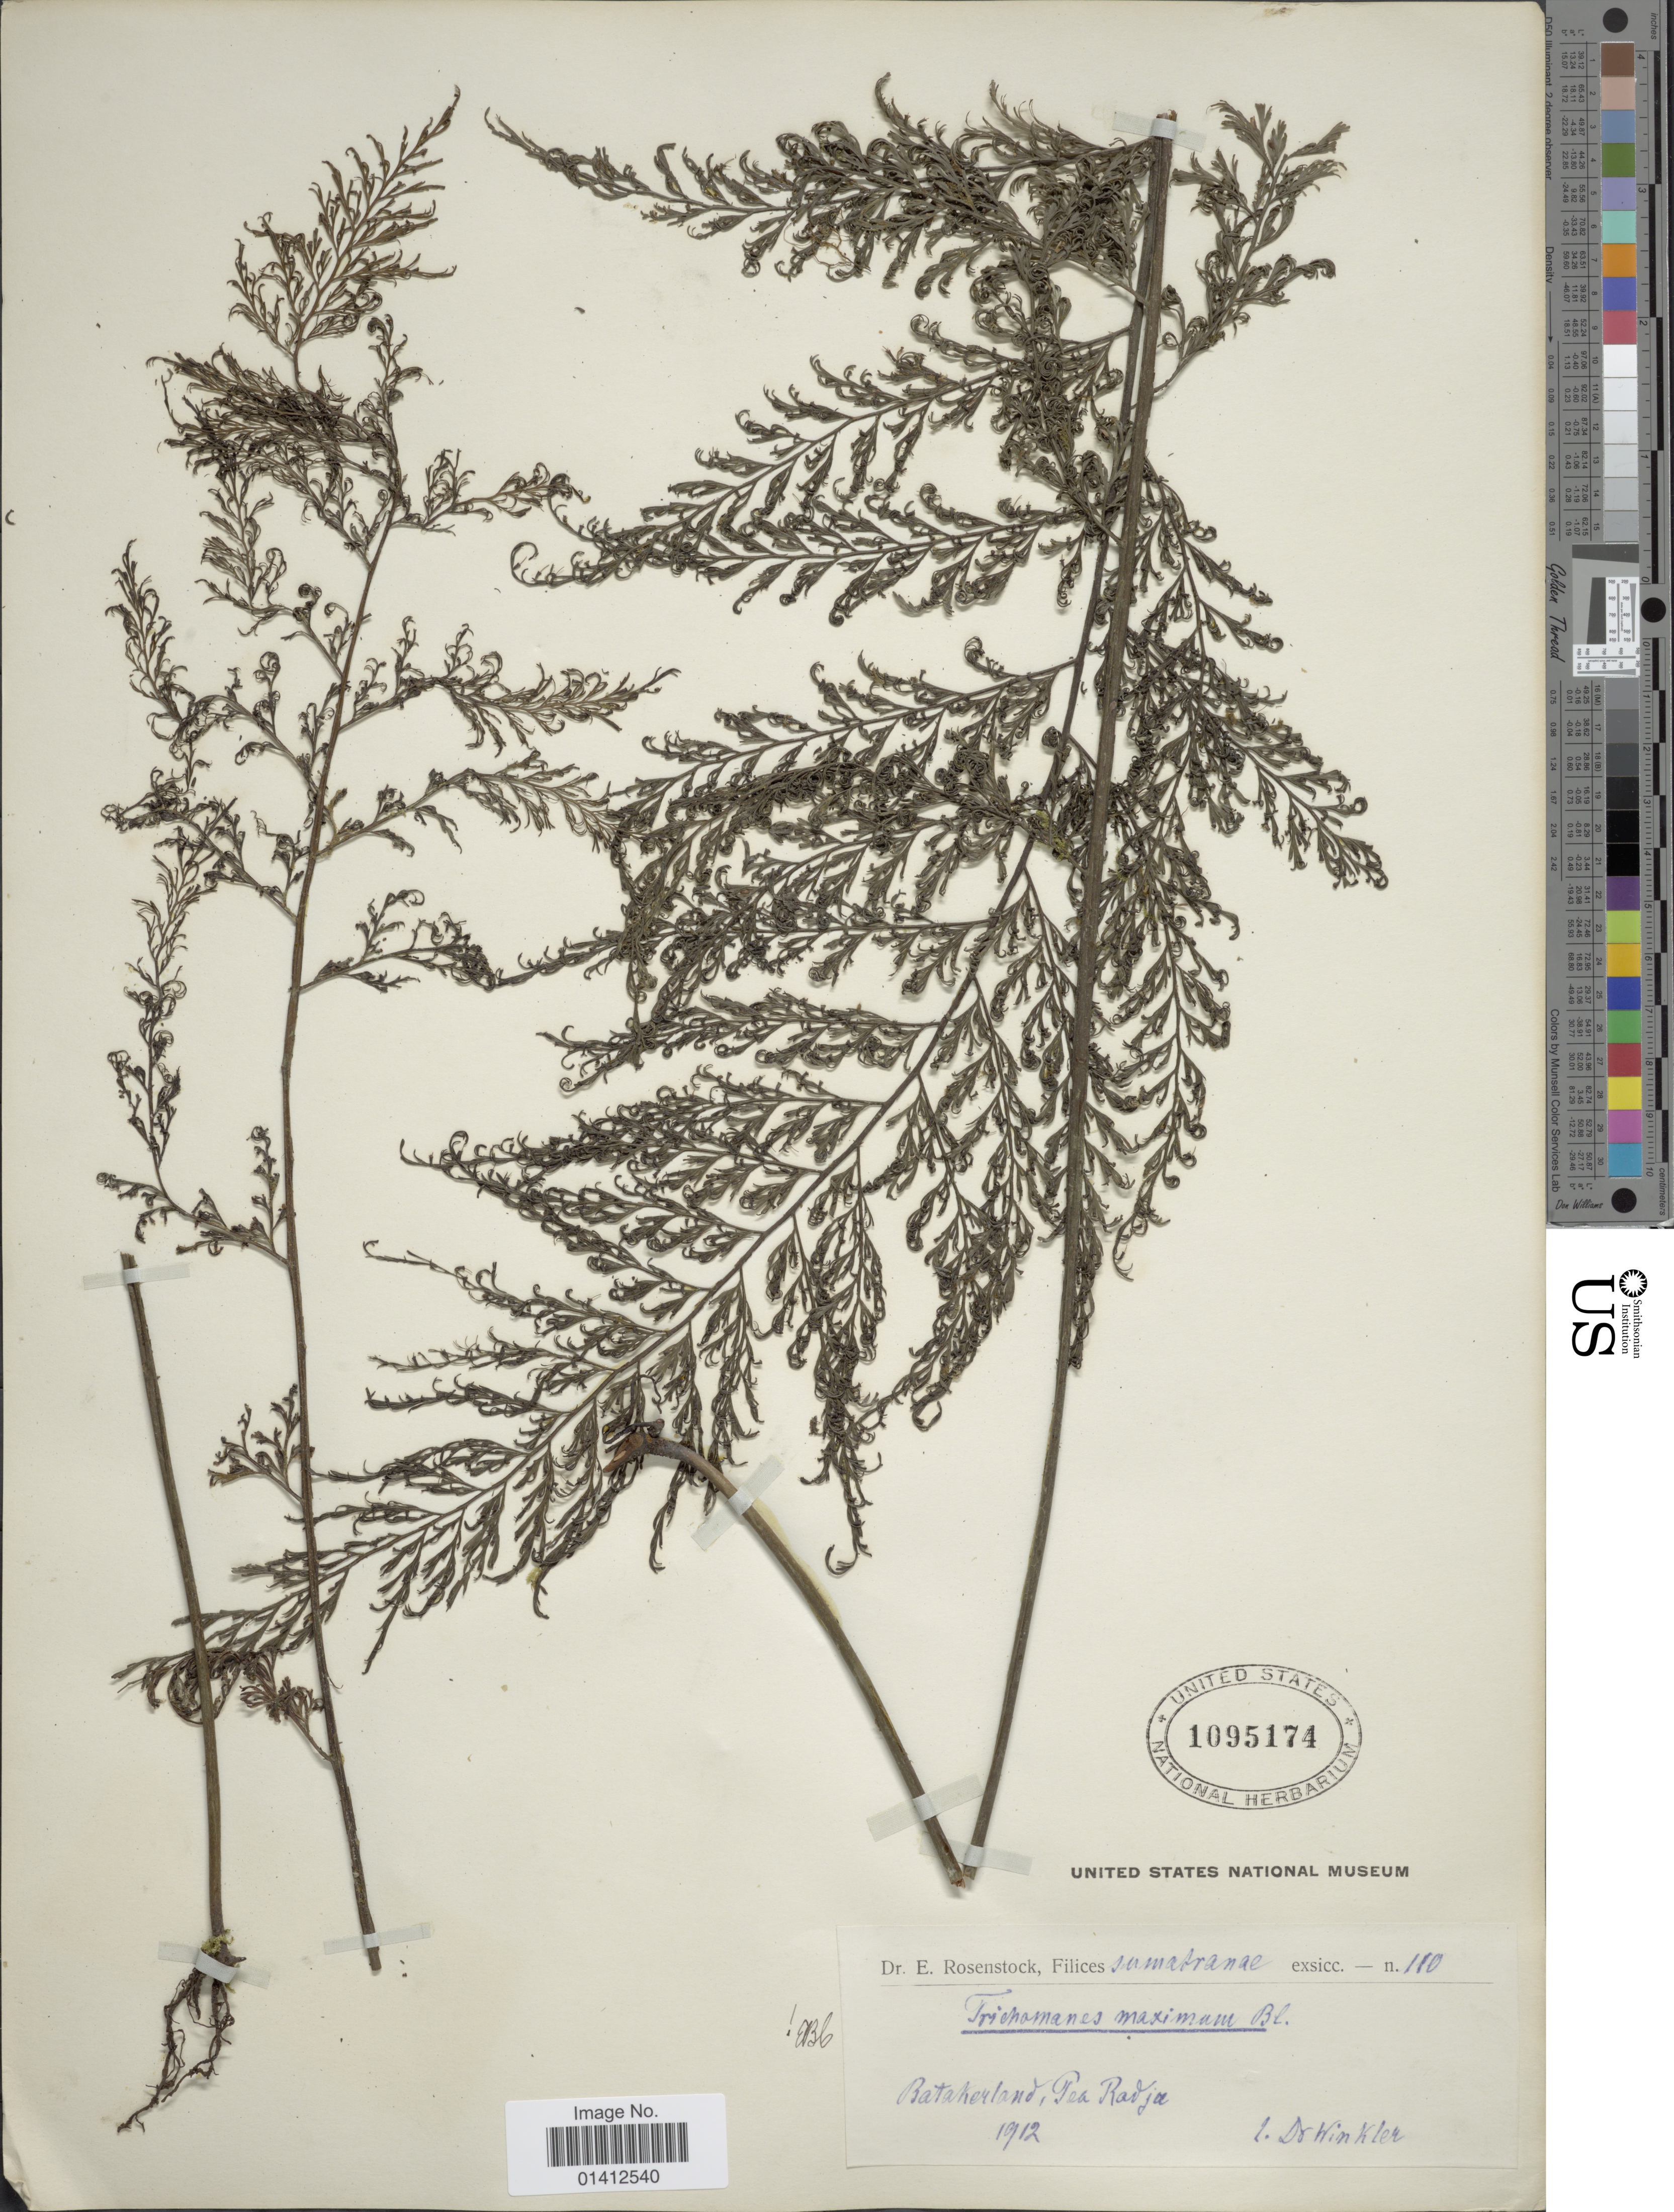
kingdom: Plantae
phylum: Tracheophyta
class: Polypodiopsida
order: Hymenophyllales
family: Hymenophyllaceae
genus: Vandenboschia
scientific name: Vandenboschia maxima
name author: (Blume) Copel.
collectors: -. Winkler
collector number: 110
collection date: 1912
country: Indonesia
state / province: Sumatra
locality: Batakerland, pea Radja [interpreted]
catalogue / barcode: US 1095174